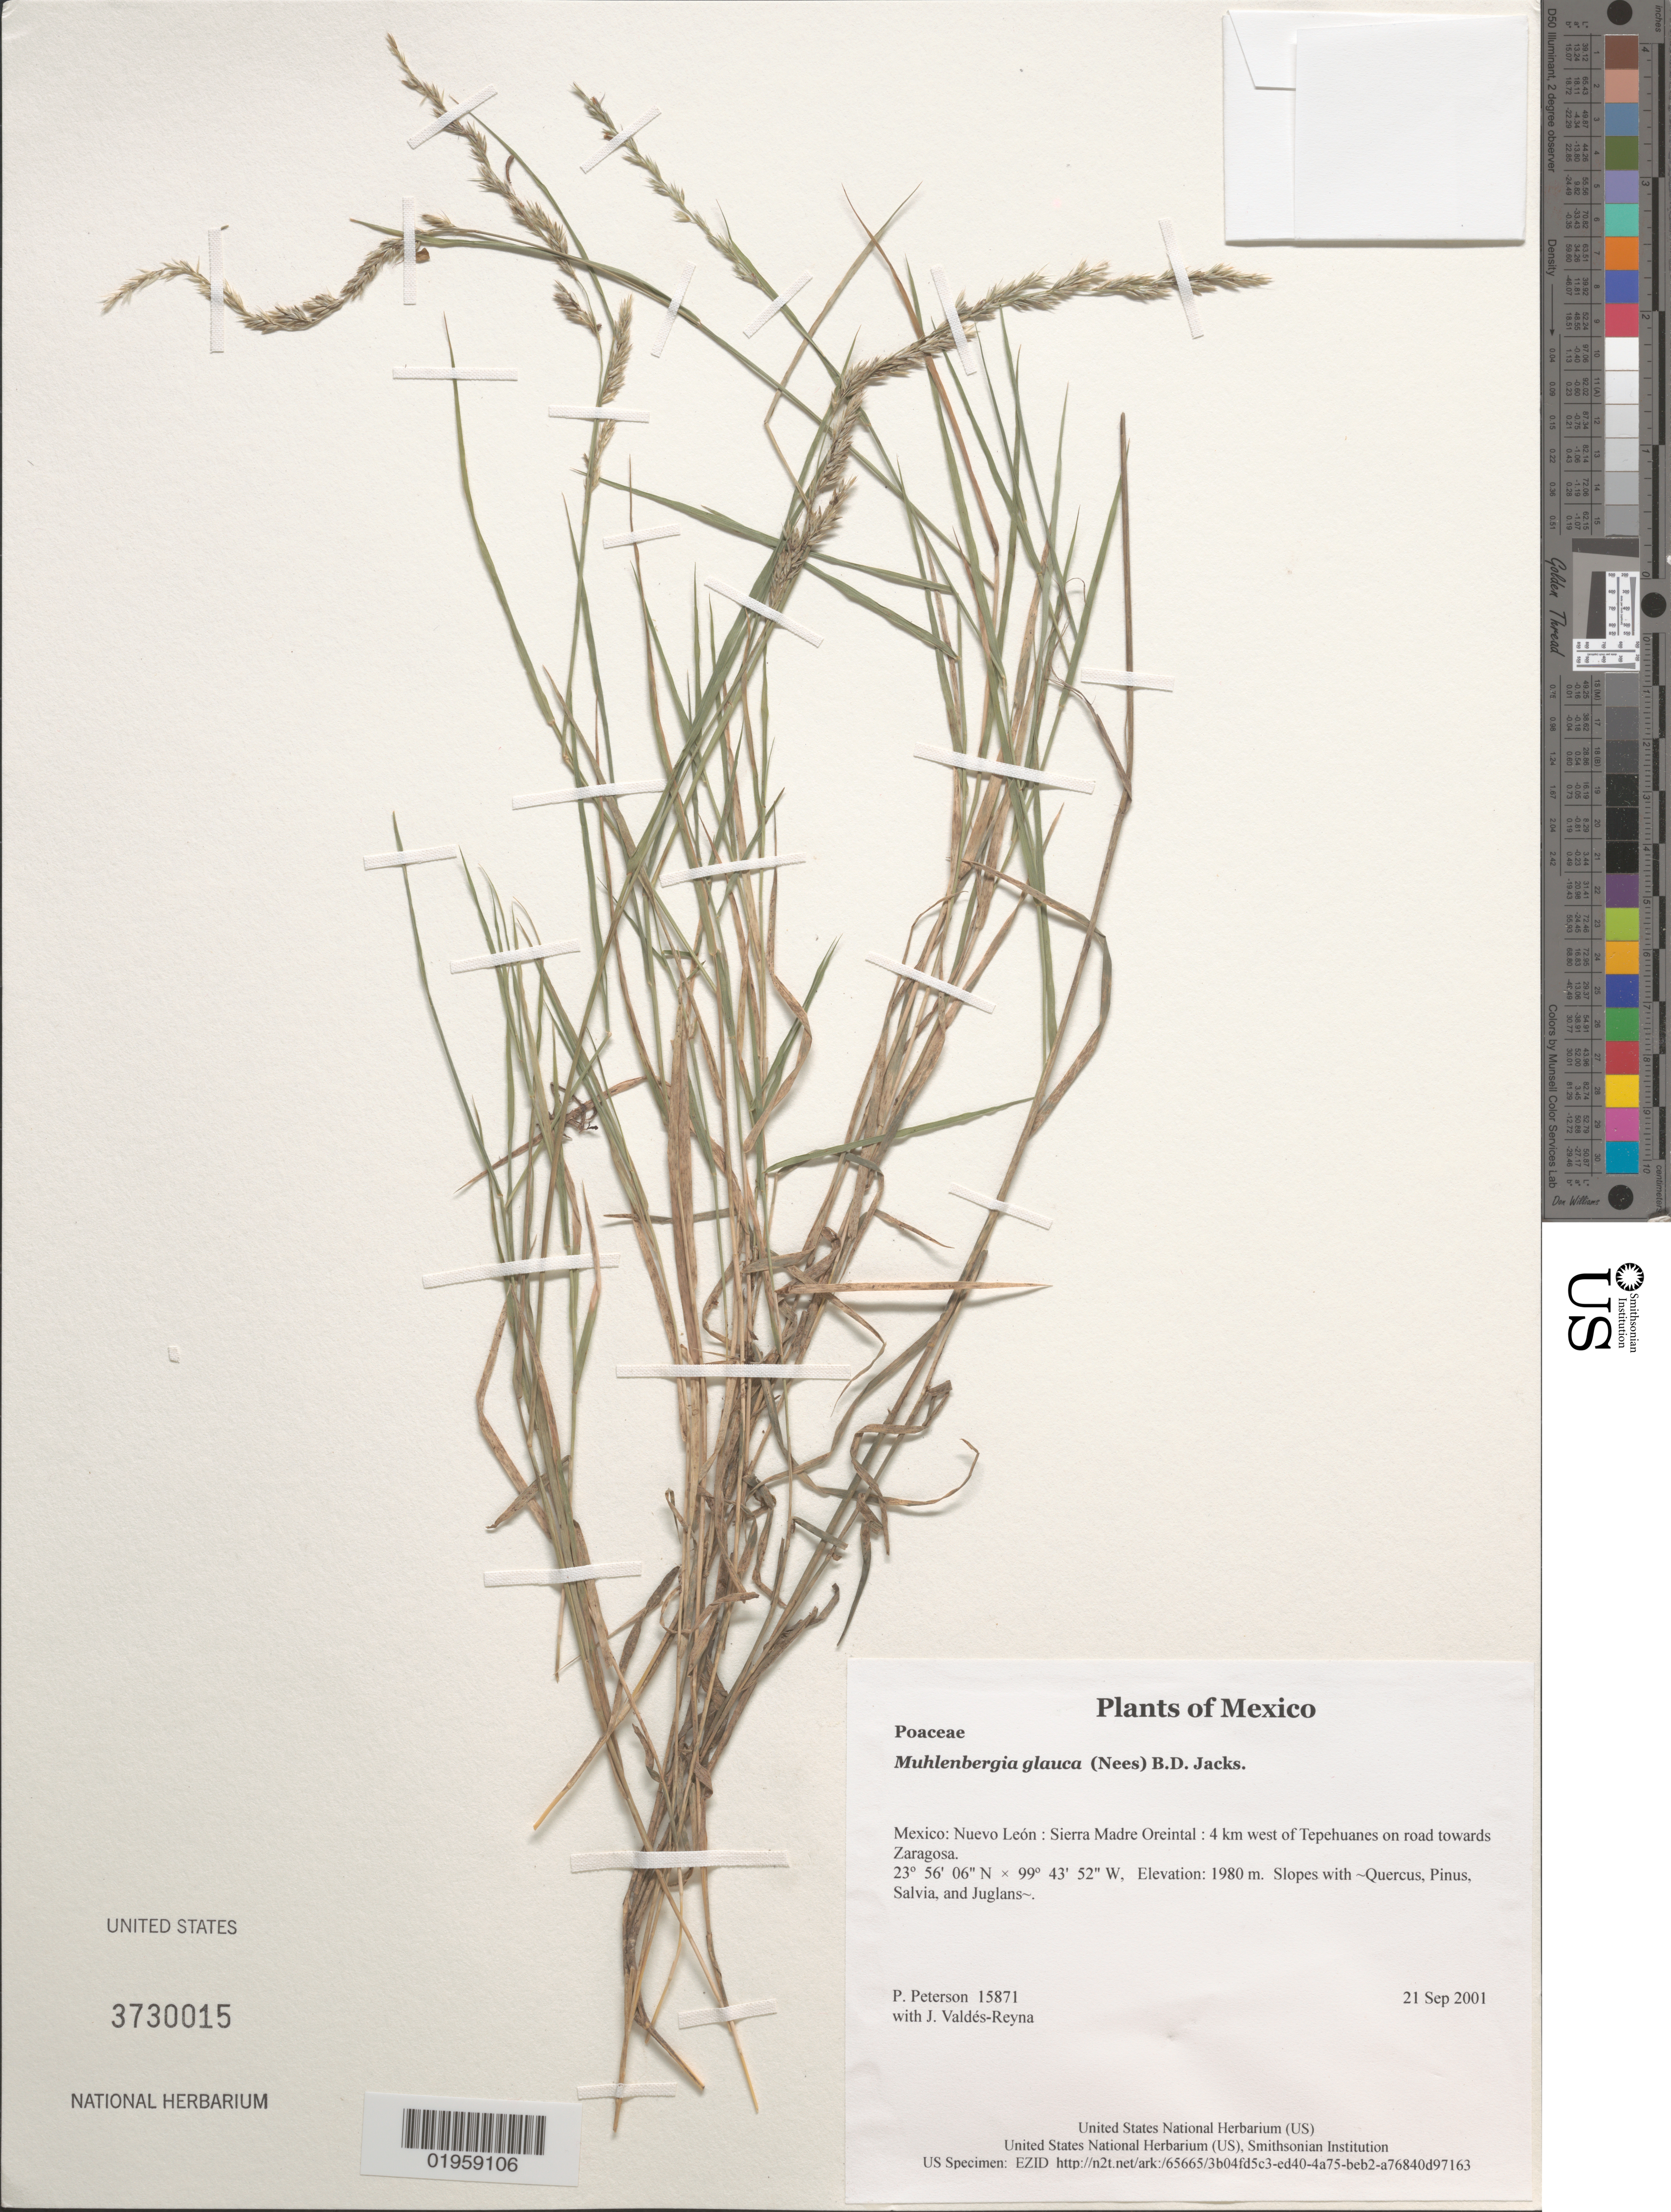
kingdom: Plantae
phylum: Tracheophyta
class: Liliopsida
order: Poales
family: Poaceae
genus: Muhlenbergia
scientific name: Muhlenbergia glauca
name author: (Nees) Mez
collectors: P. M. Peterson & J. Valdés-Reyna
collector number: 15871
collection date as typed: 21 Sep 2001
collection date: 2001-09-21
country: Mexico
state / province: Nuevo León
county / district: Sierra Madre Oreintal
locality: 4 km west of Tepehuanes on road towards Zaragosa.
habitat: Slopes with ~Quercus, Pinus, Salvia, and Juglans~.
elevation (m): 1980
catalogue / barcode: US 3730015